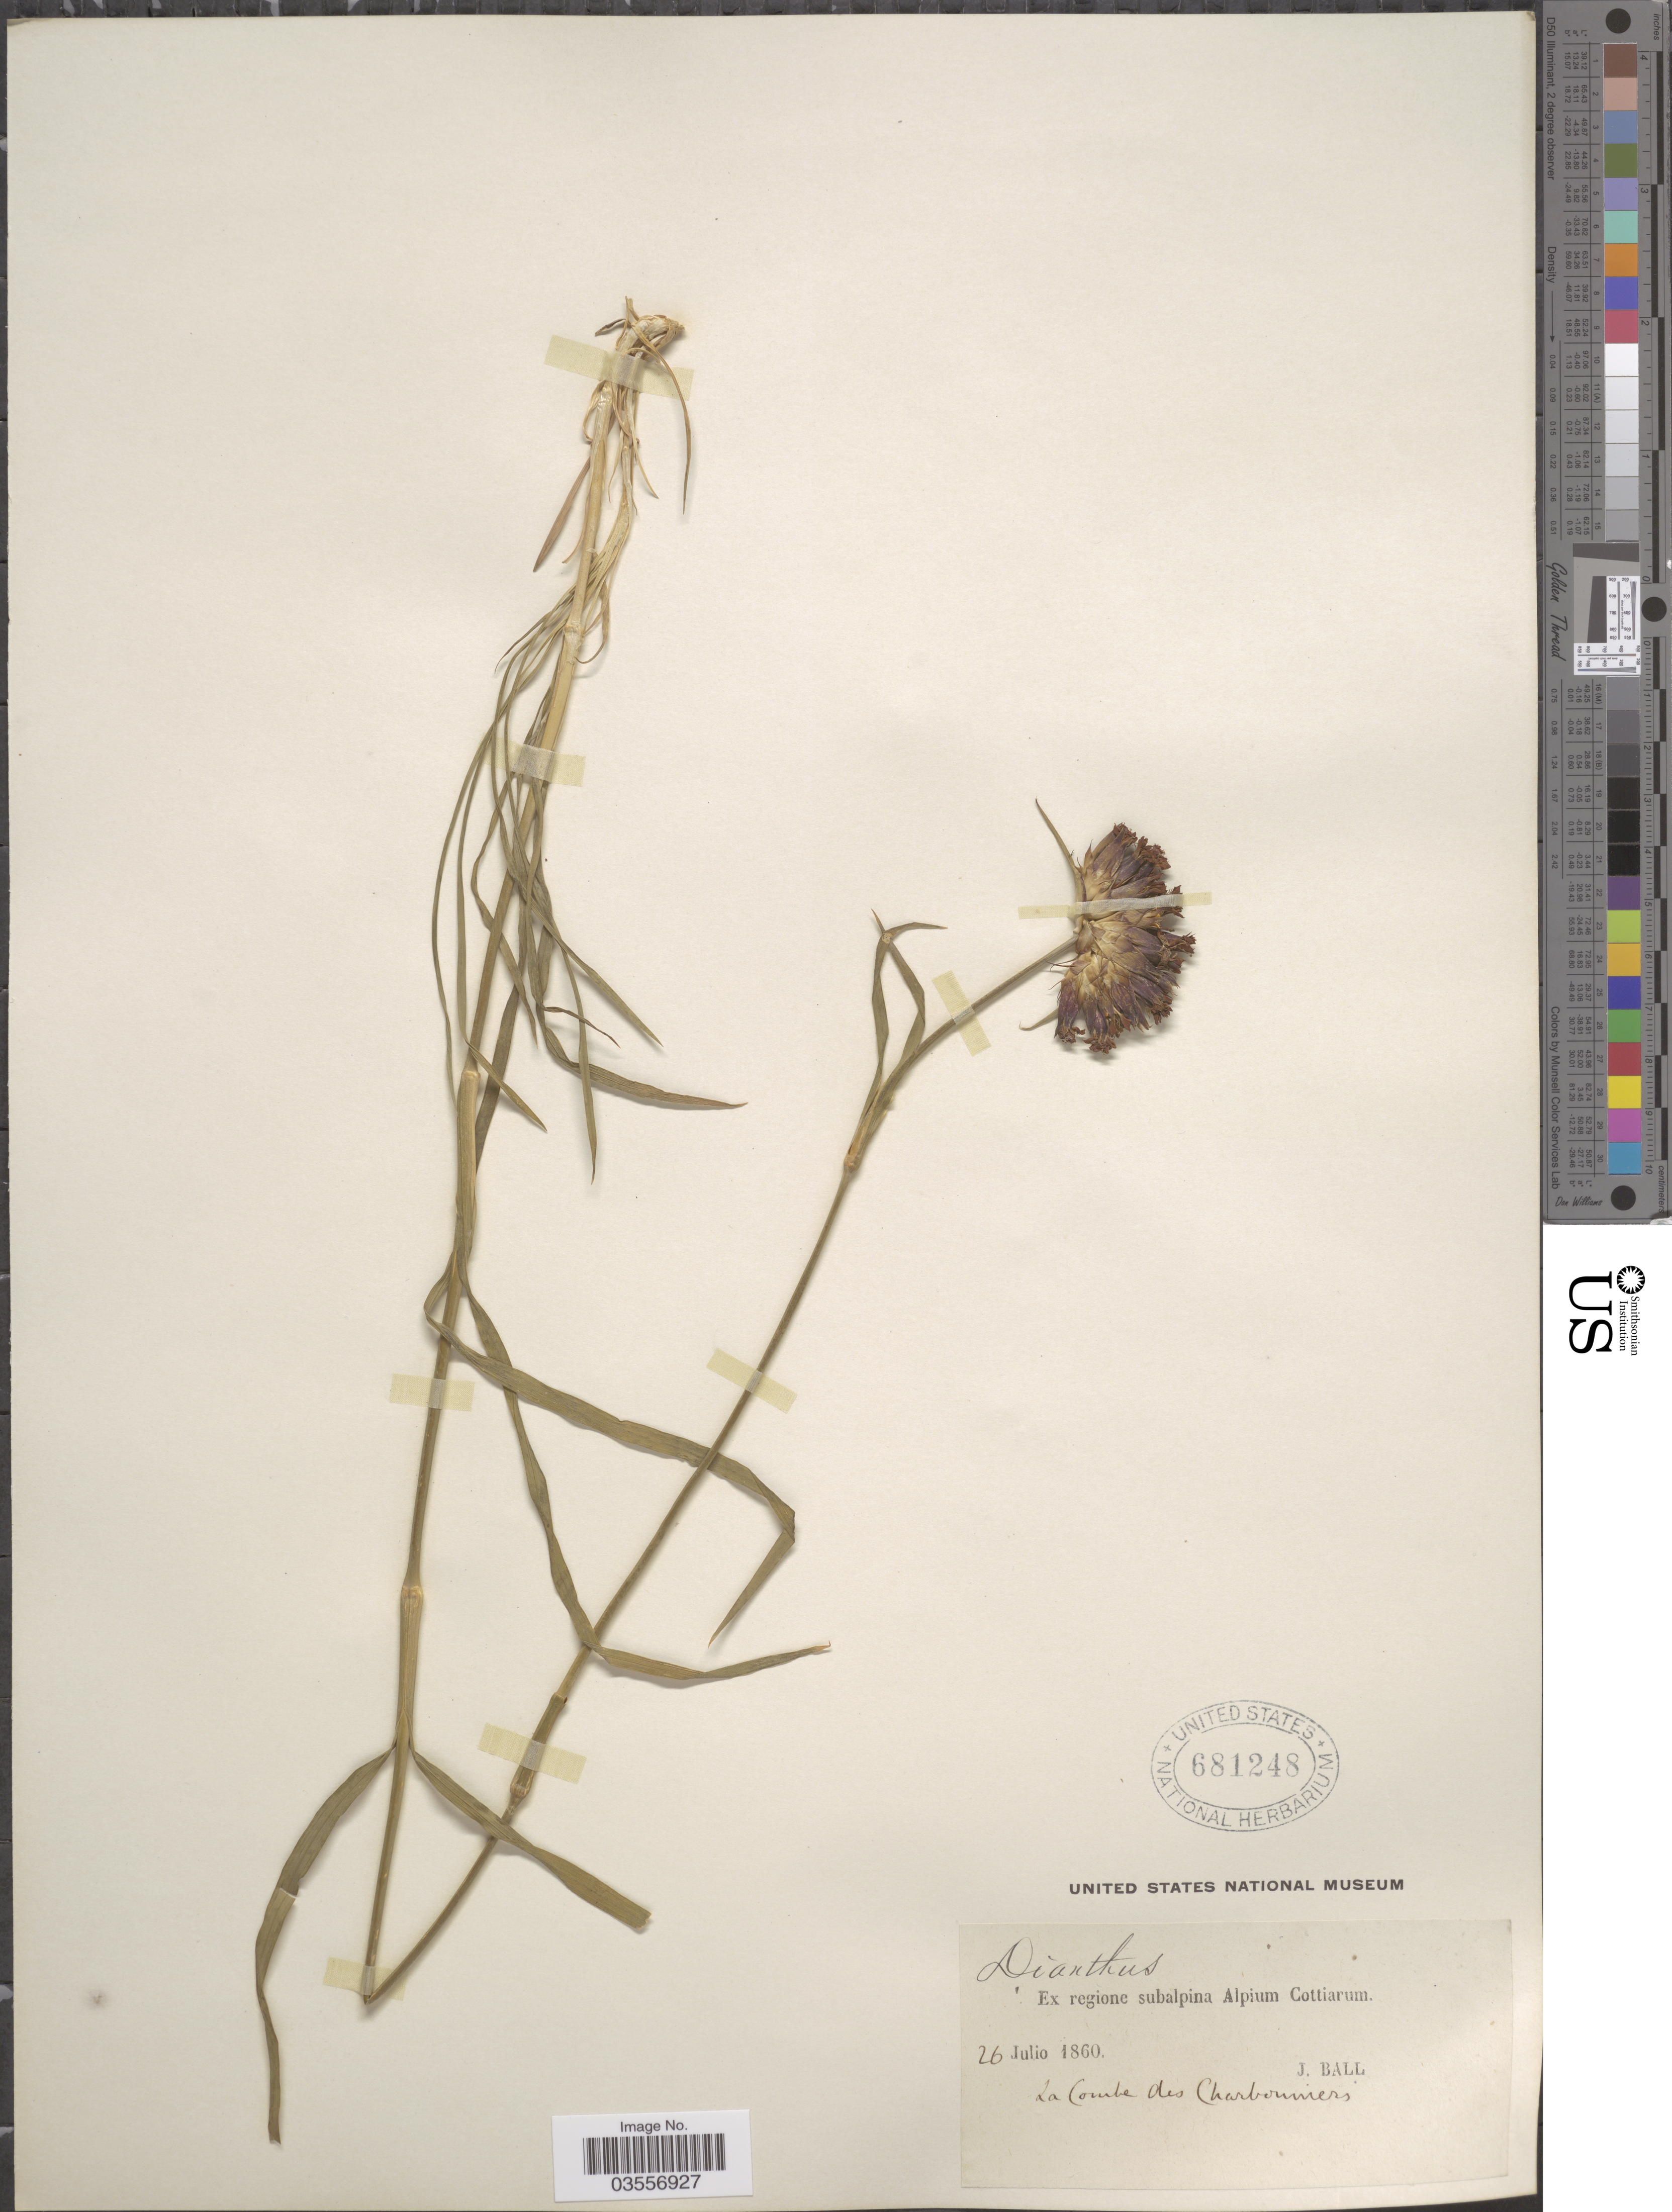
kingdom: Plantae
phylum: Tracheophyta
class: Magnoliopsida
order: Caryophyllales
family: Caryophyllaceae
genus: Dianthus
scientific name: Dianthus sp.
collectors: J. Ball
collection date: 1860-07-26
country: Italy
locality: Ex regione subalpina Alpium Cottiarum. La Combe des Charbonniers.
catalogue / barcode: US 681248